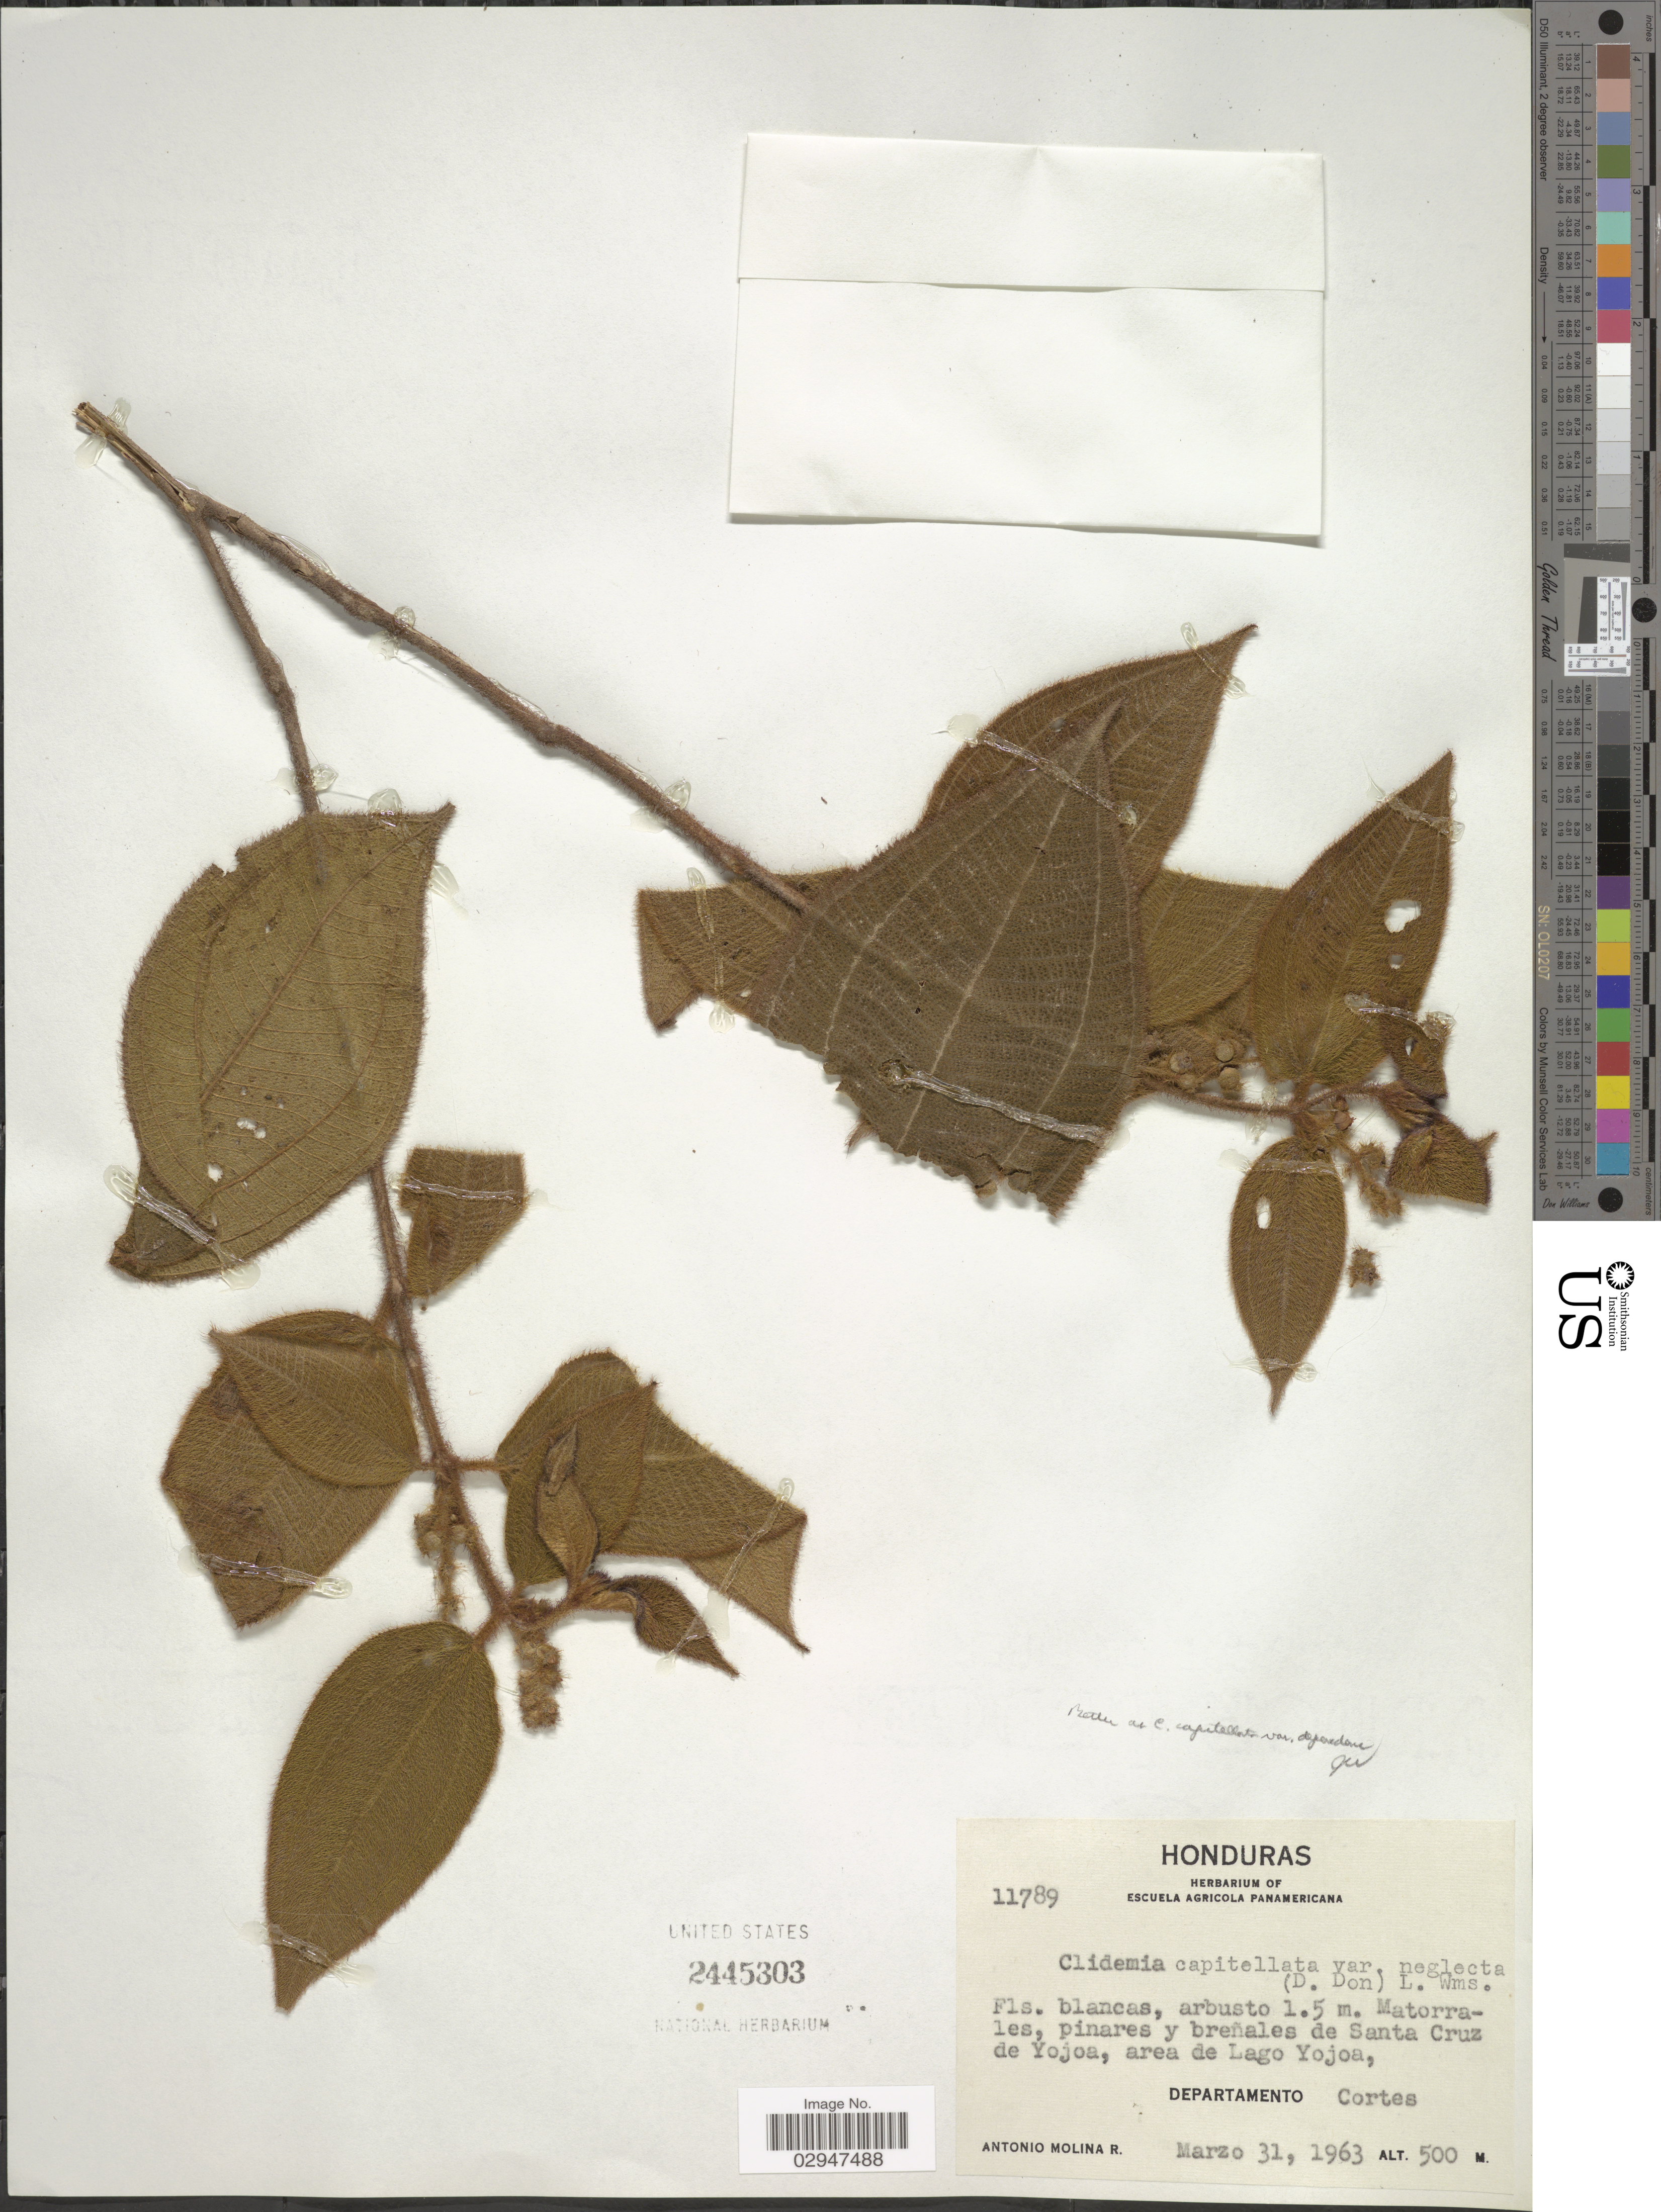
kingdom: Plantae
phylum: Tracheophyta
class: Magnoliopsida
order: Myrtales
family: Melastomataceae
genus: Clidemia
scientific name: Clidemia capitellata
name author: (Bonpl.) D. Don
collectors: A. Molina R.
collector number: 11789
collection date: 1963-03-31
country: Honduras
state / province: Cortés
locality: Santa Cruz de Yojoa, area de Lago Yojoa, Departamento Cortes.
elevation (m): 500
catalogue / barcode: US 2445303